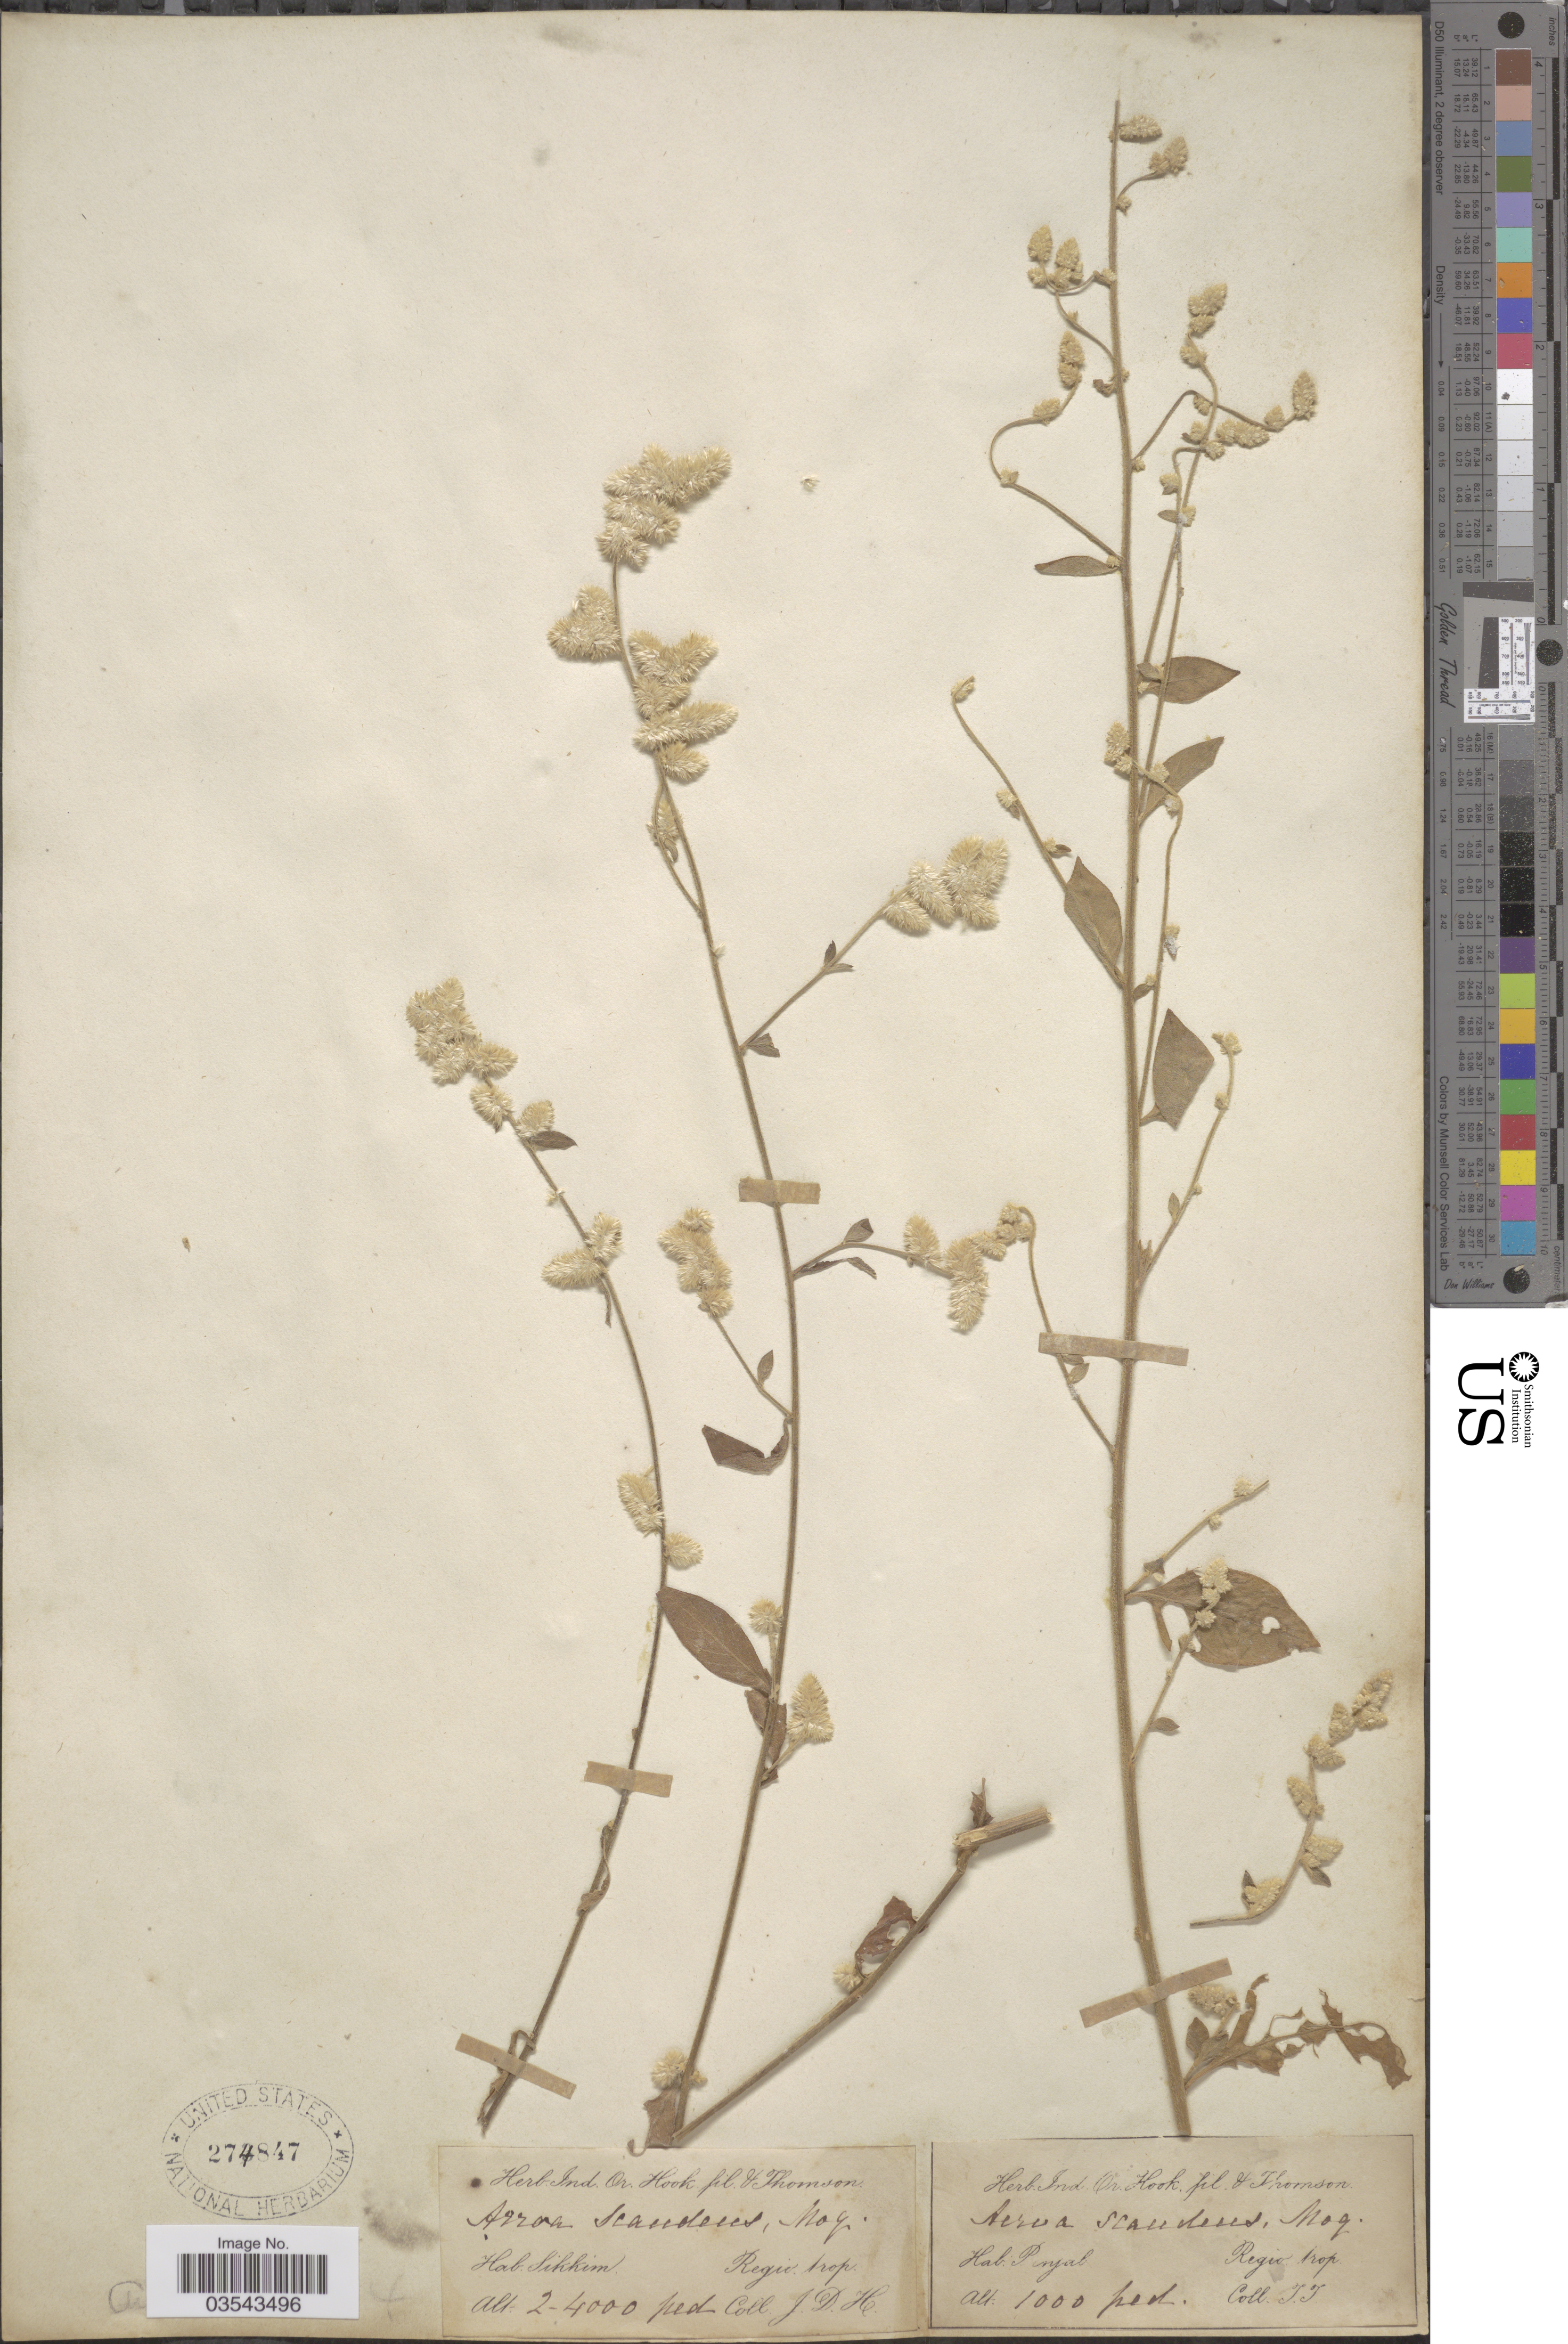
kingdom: Plantae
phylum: Tracheophyta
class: Magnoliopsida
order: Caryophyllales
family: Amaranthaceae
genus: Ouret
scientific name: Ouret sanguinolenta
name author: (L.) Kuntze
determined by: Strong, Mark T., (BOT), Smithsonian Institution - National Museum of Natural History (UNITED STATES)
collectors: J. D. Hooker & T. Thomson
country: India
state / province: Sikkim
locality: Regio. trop. Pinjal.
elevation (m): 305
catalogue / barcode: US 274847